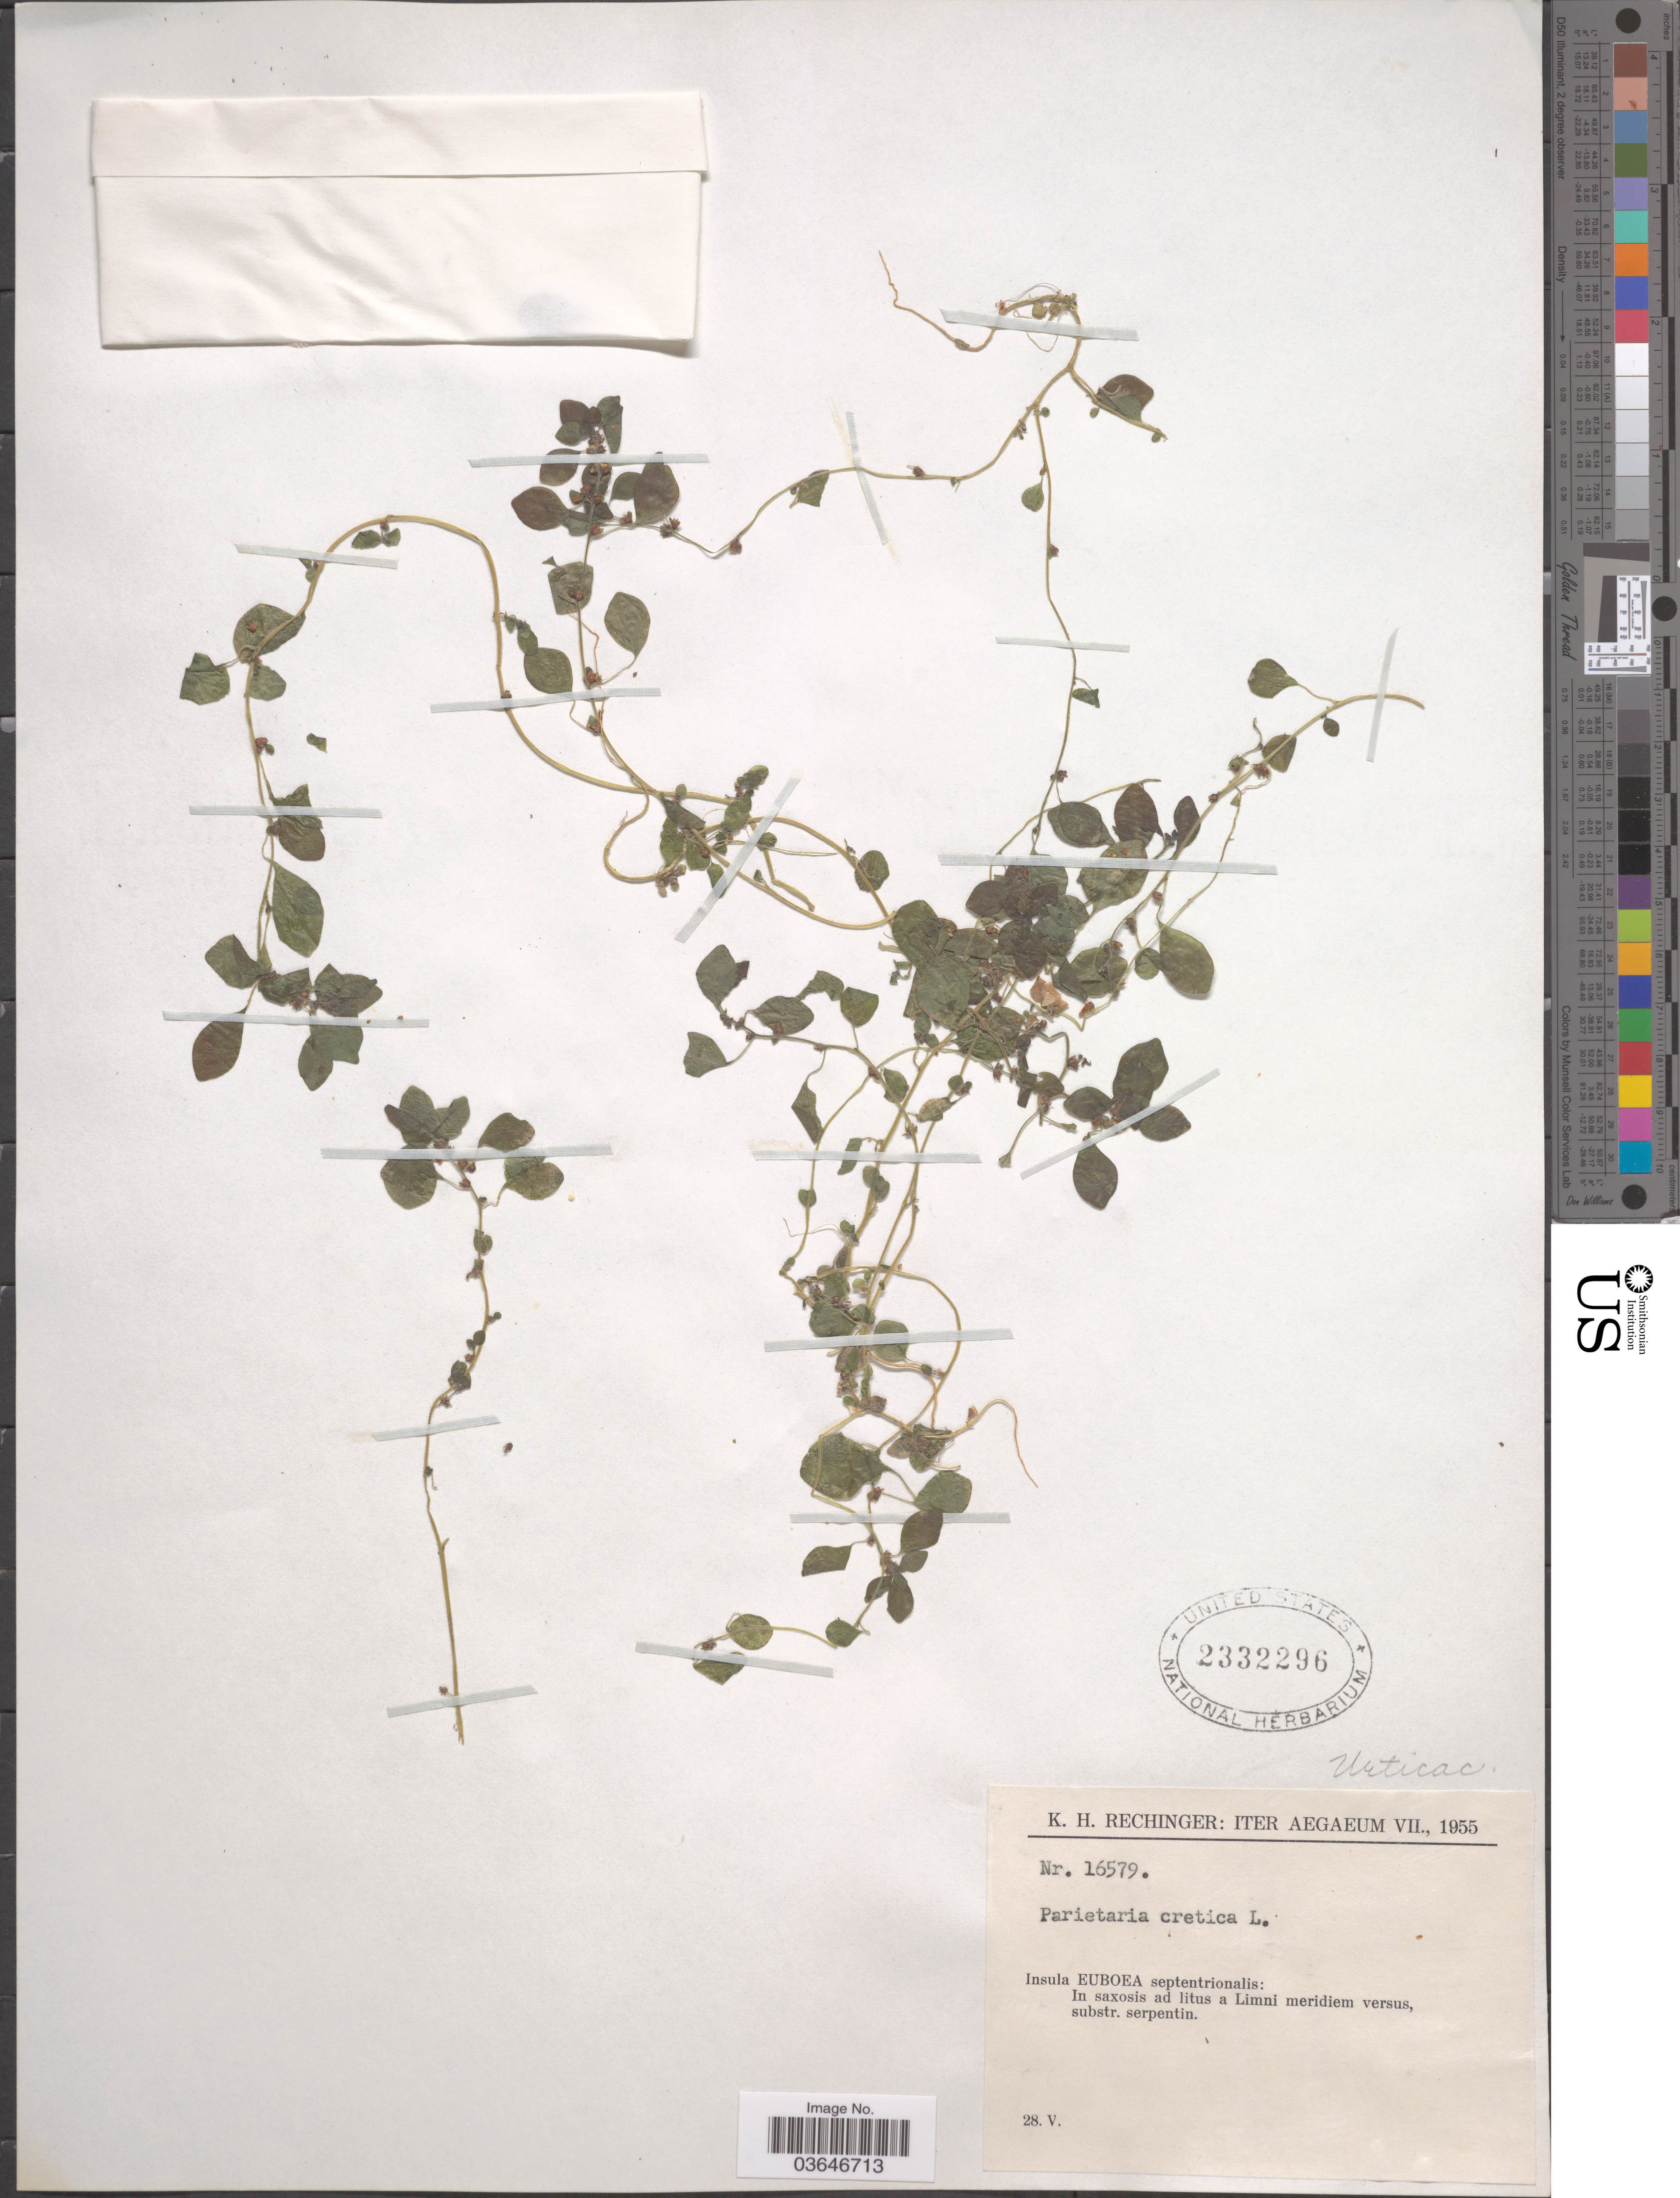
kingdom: Plantae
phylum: Tracheophyta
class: Magnoliopsida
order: Rosales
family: Urticaceae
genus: Parietaria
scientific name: Parietaria cretica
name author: L.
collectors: K. H. Rechinger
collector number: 16579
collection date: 1955-05-28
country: Greece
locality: Iter Aegaeum. Insula Euboea septentrionalis In saxosis ad litus a Limni meridiem versus.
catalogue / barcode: US 2332296